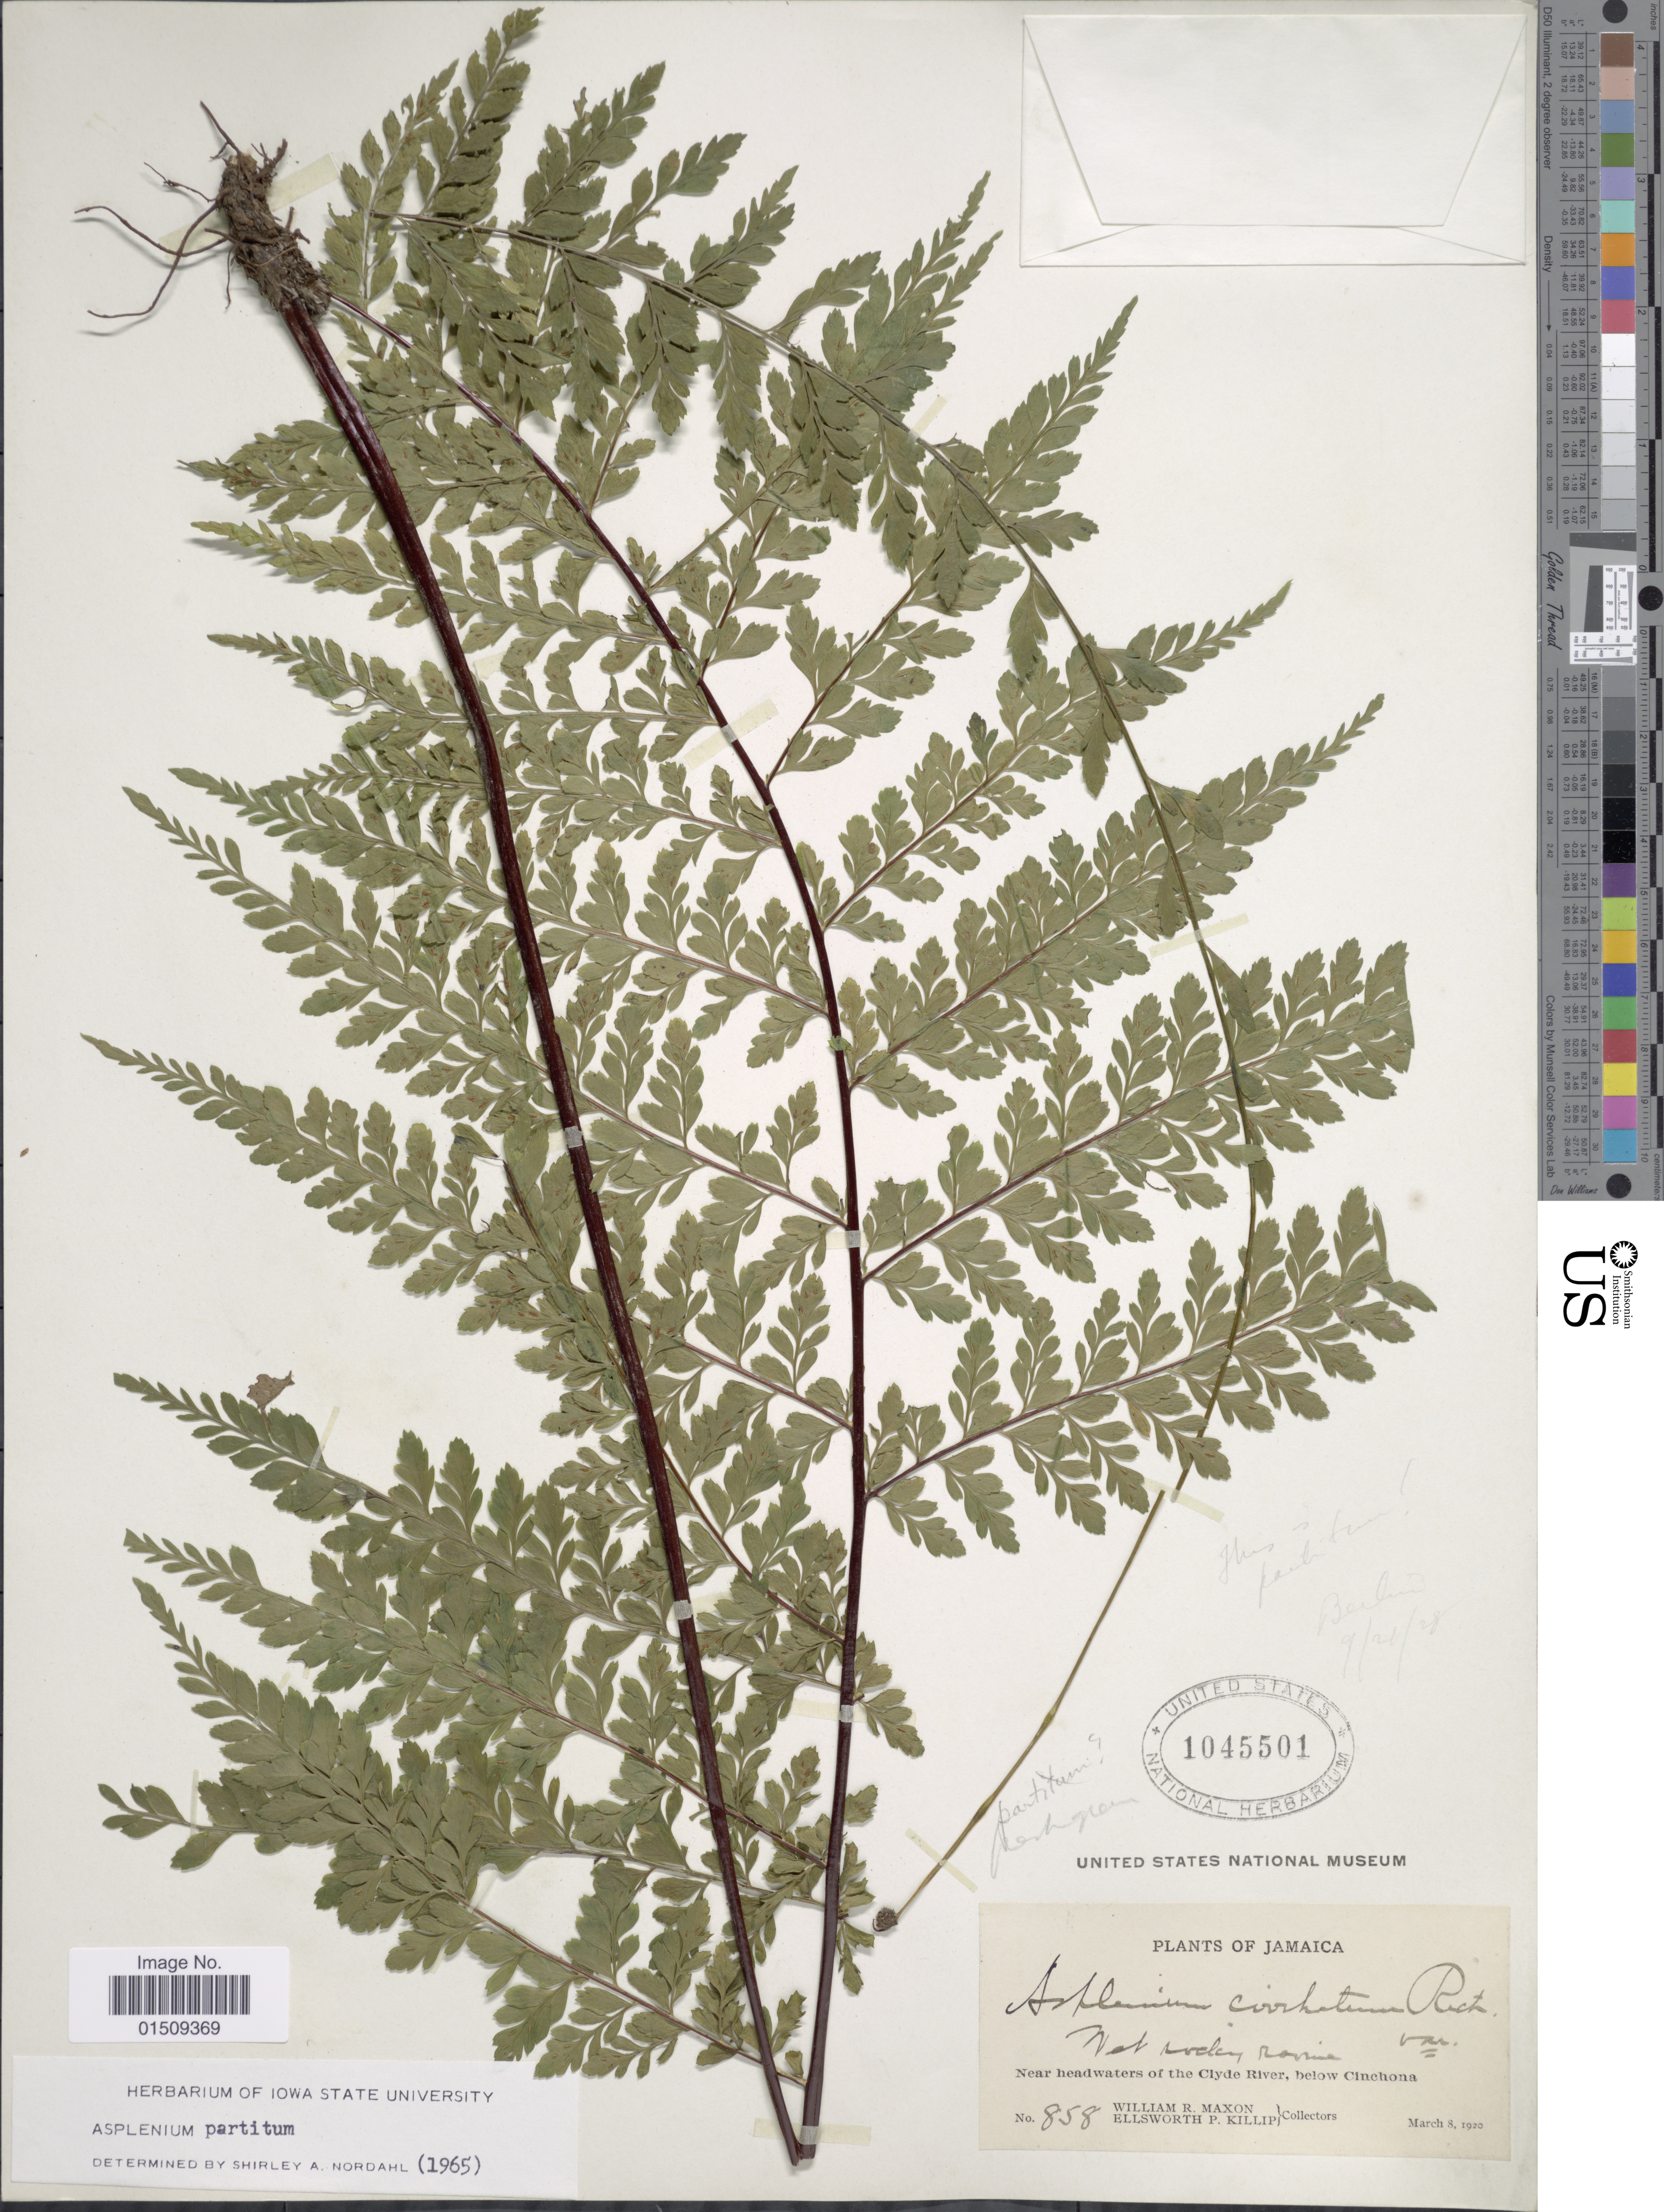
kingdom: Plantae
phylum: Tracheophyta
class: Polypodiopsida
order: Polypodiales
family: Aspleniaceae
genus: Asplenium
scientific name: Asplenium radicans var. partitum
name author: (Klotzsch) Hieron.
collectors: W. R. Maxon & E. P. Killip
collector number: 858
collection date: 1920-03-08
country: Jamaica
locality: Near headwaters of the Clyde River, below Cinchona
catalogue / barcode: US 1045501